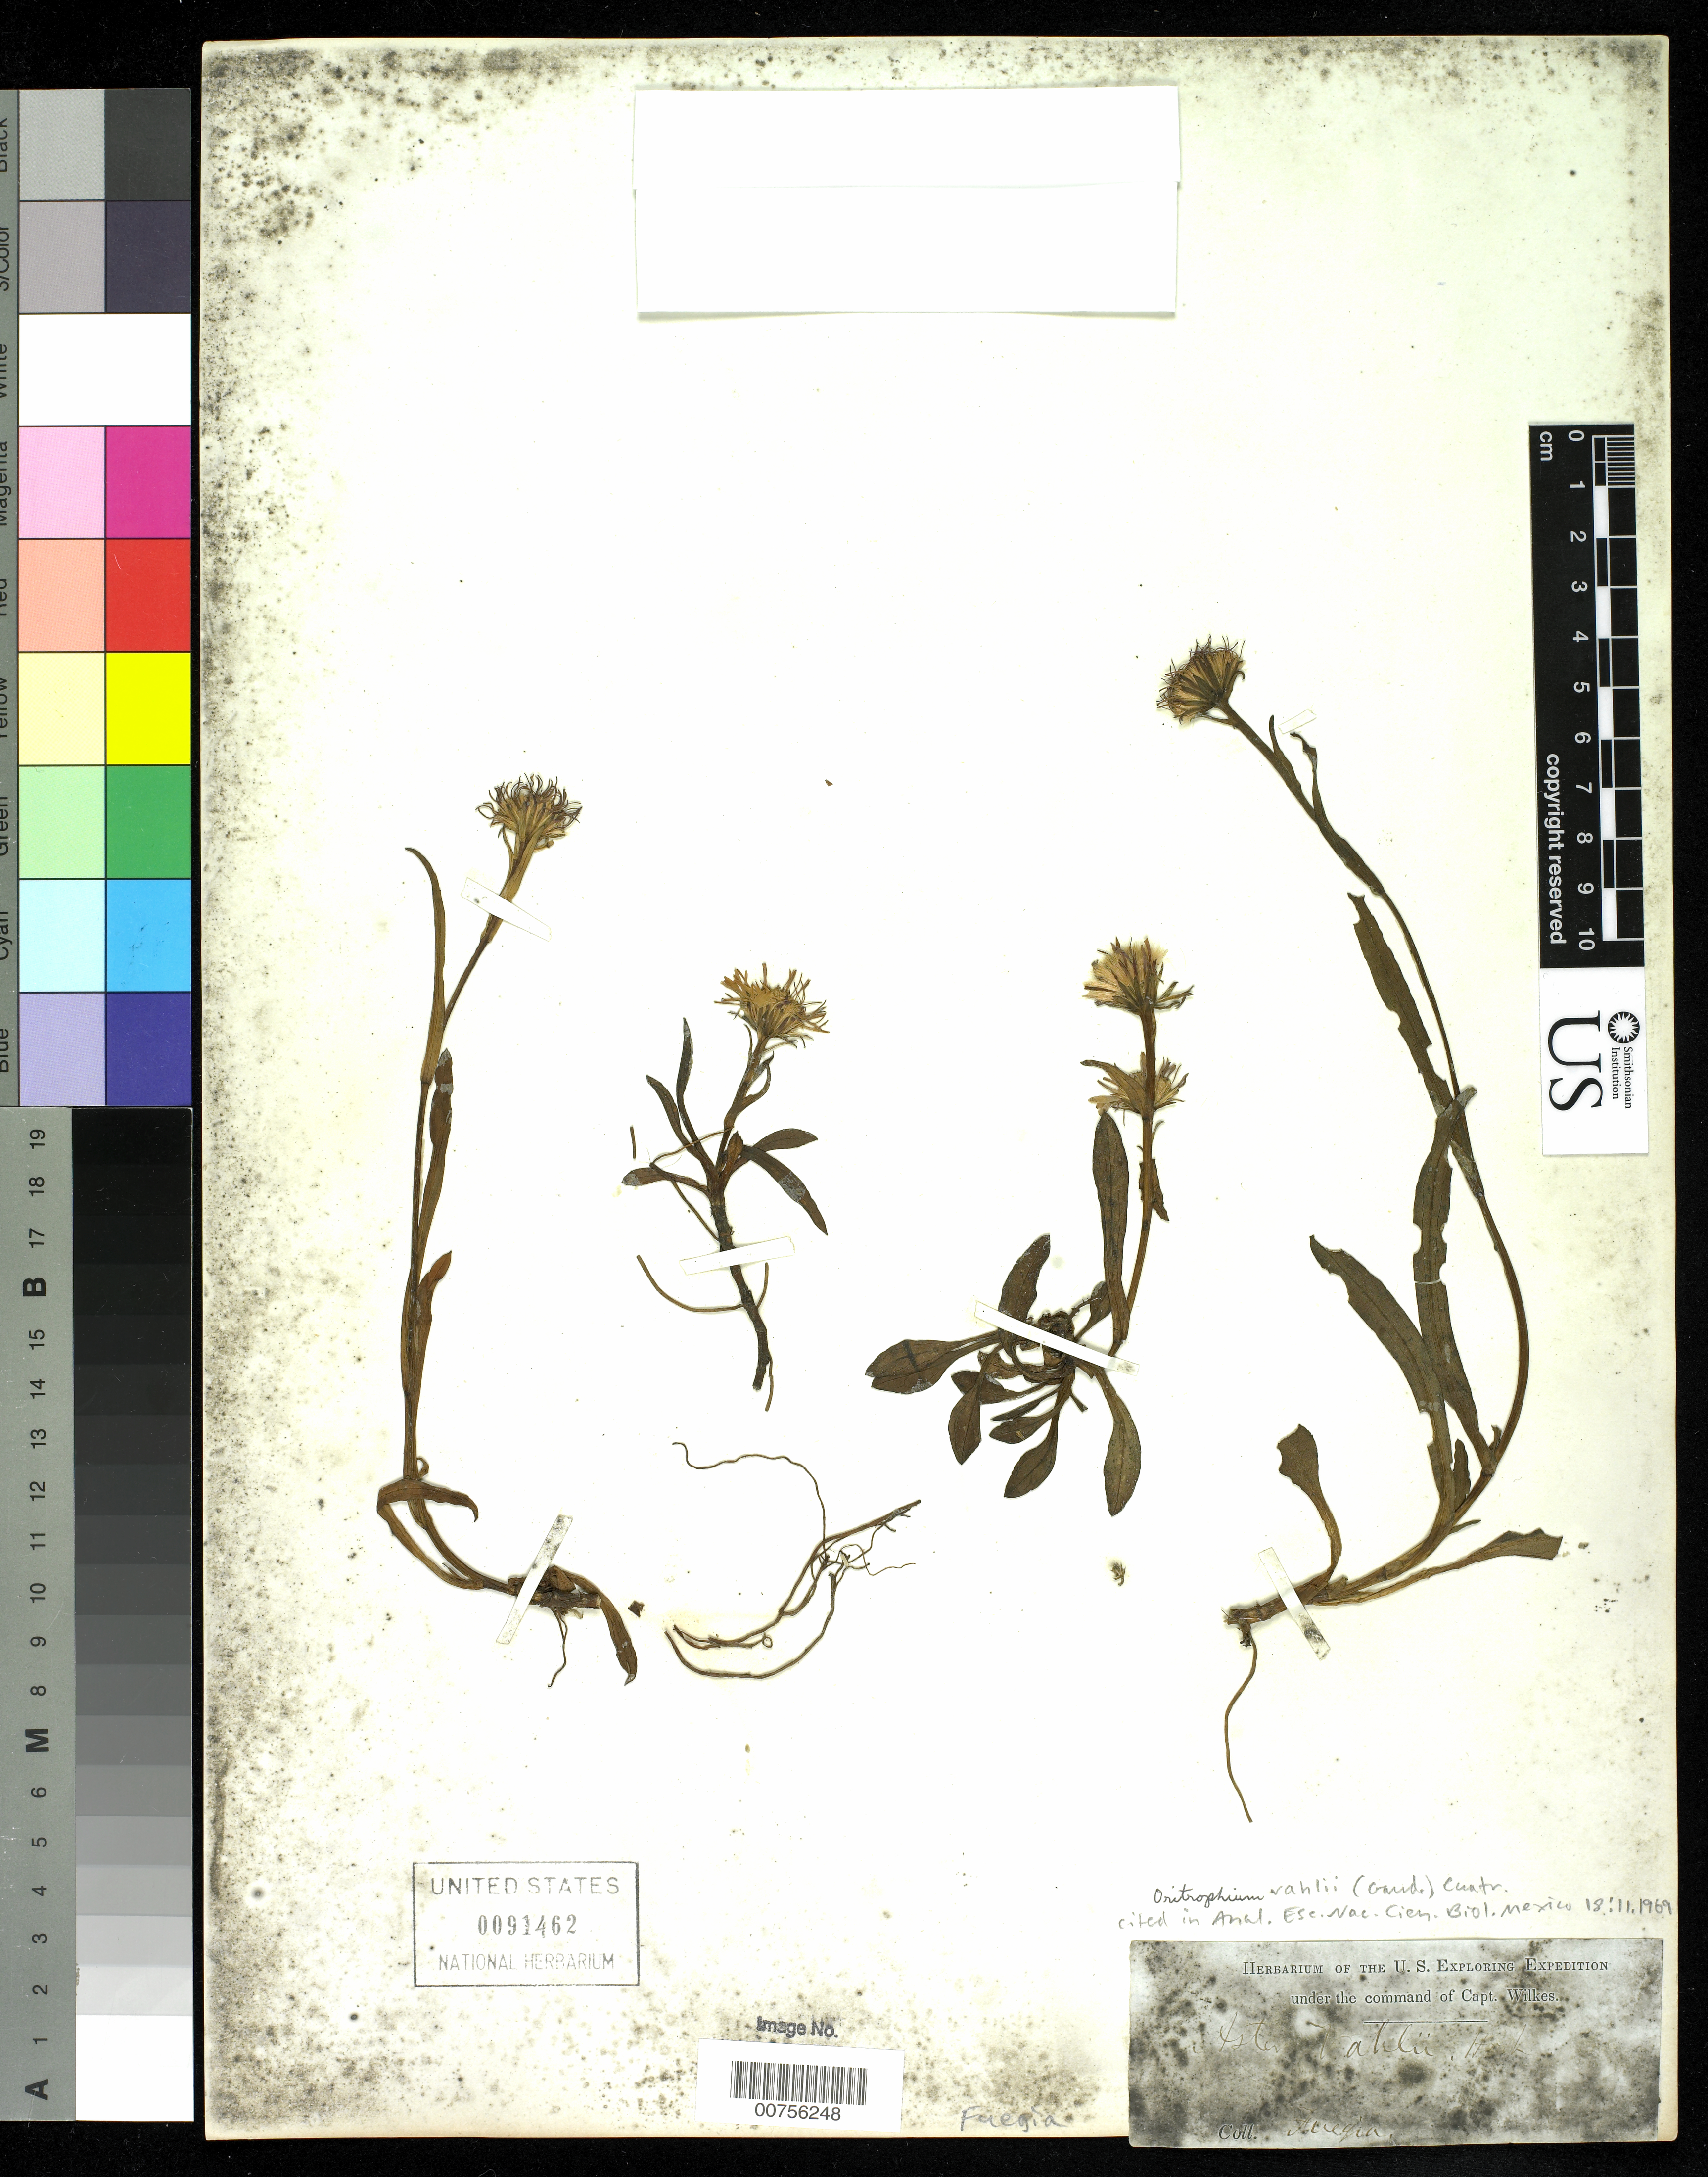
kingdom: Plantae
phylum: Tracheophyta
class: Magnoliopsida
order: Asterales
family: Asteraceae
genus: Oritrophium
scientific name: Oritrophium vahlii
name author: (Gaudich.) Cuatrec.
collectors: Wilkes Explor. Exped.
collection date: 1838/1842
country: Chile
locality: Tierra del Fuego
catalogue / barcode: US 91462